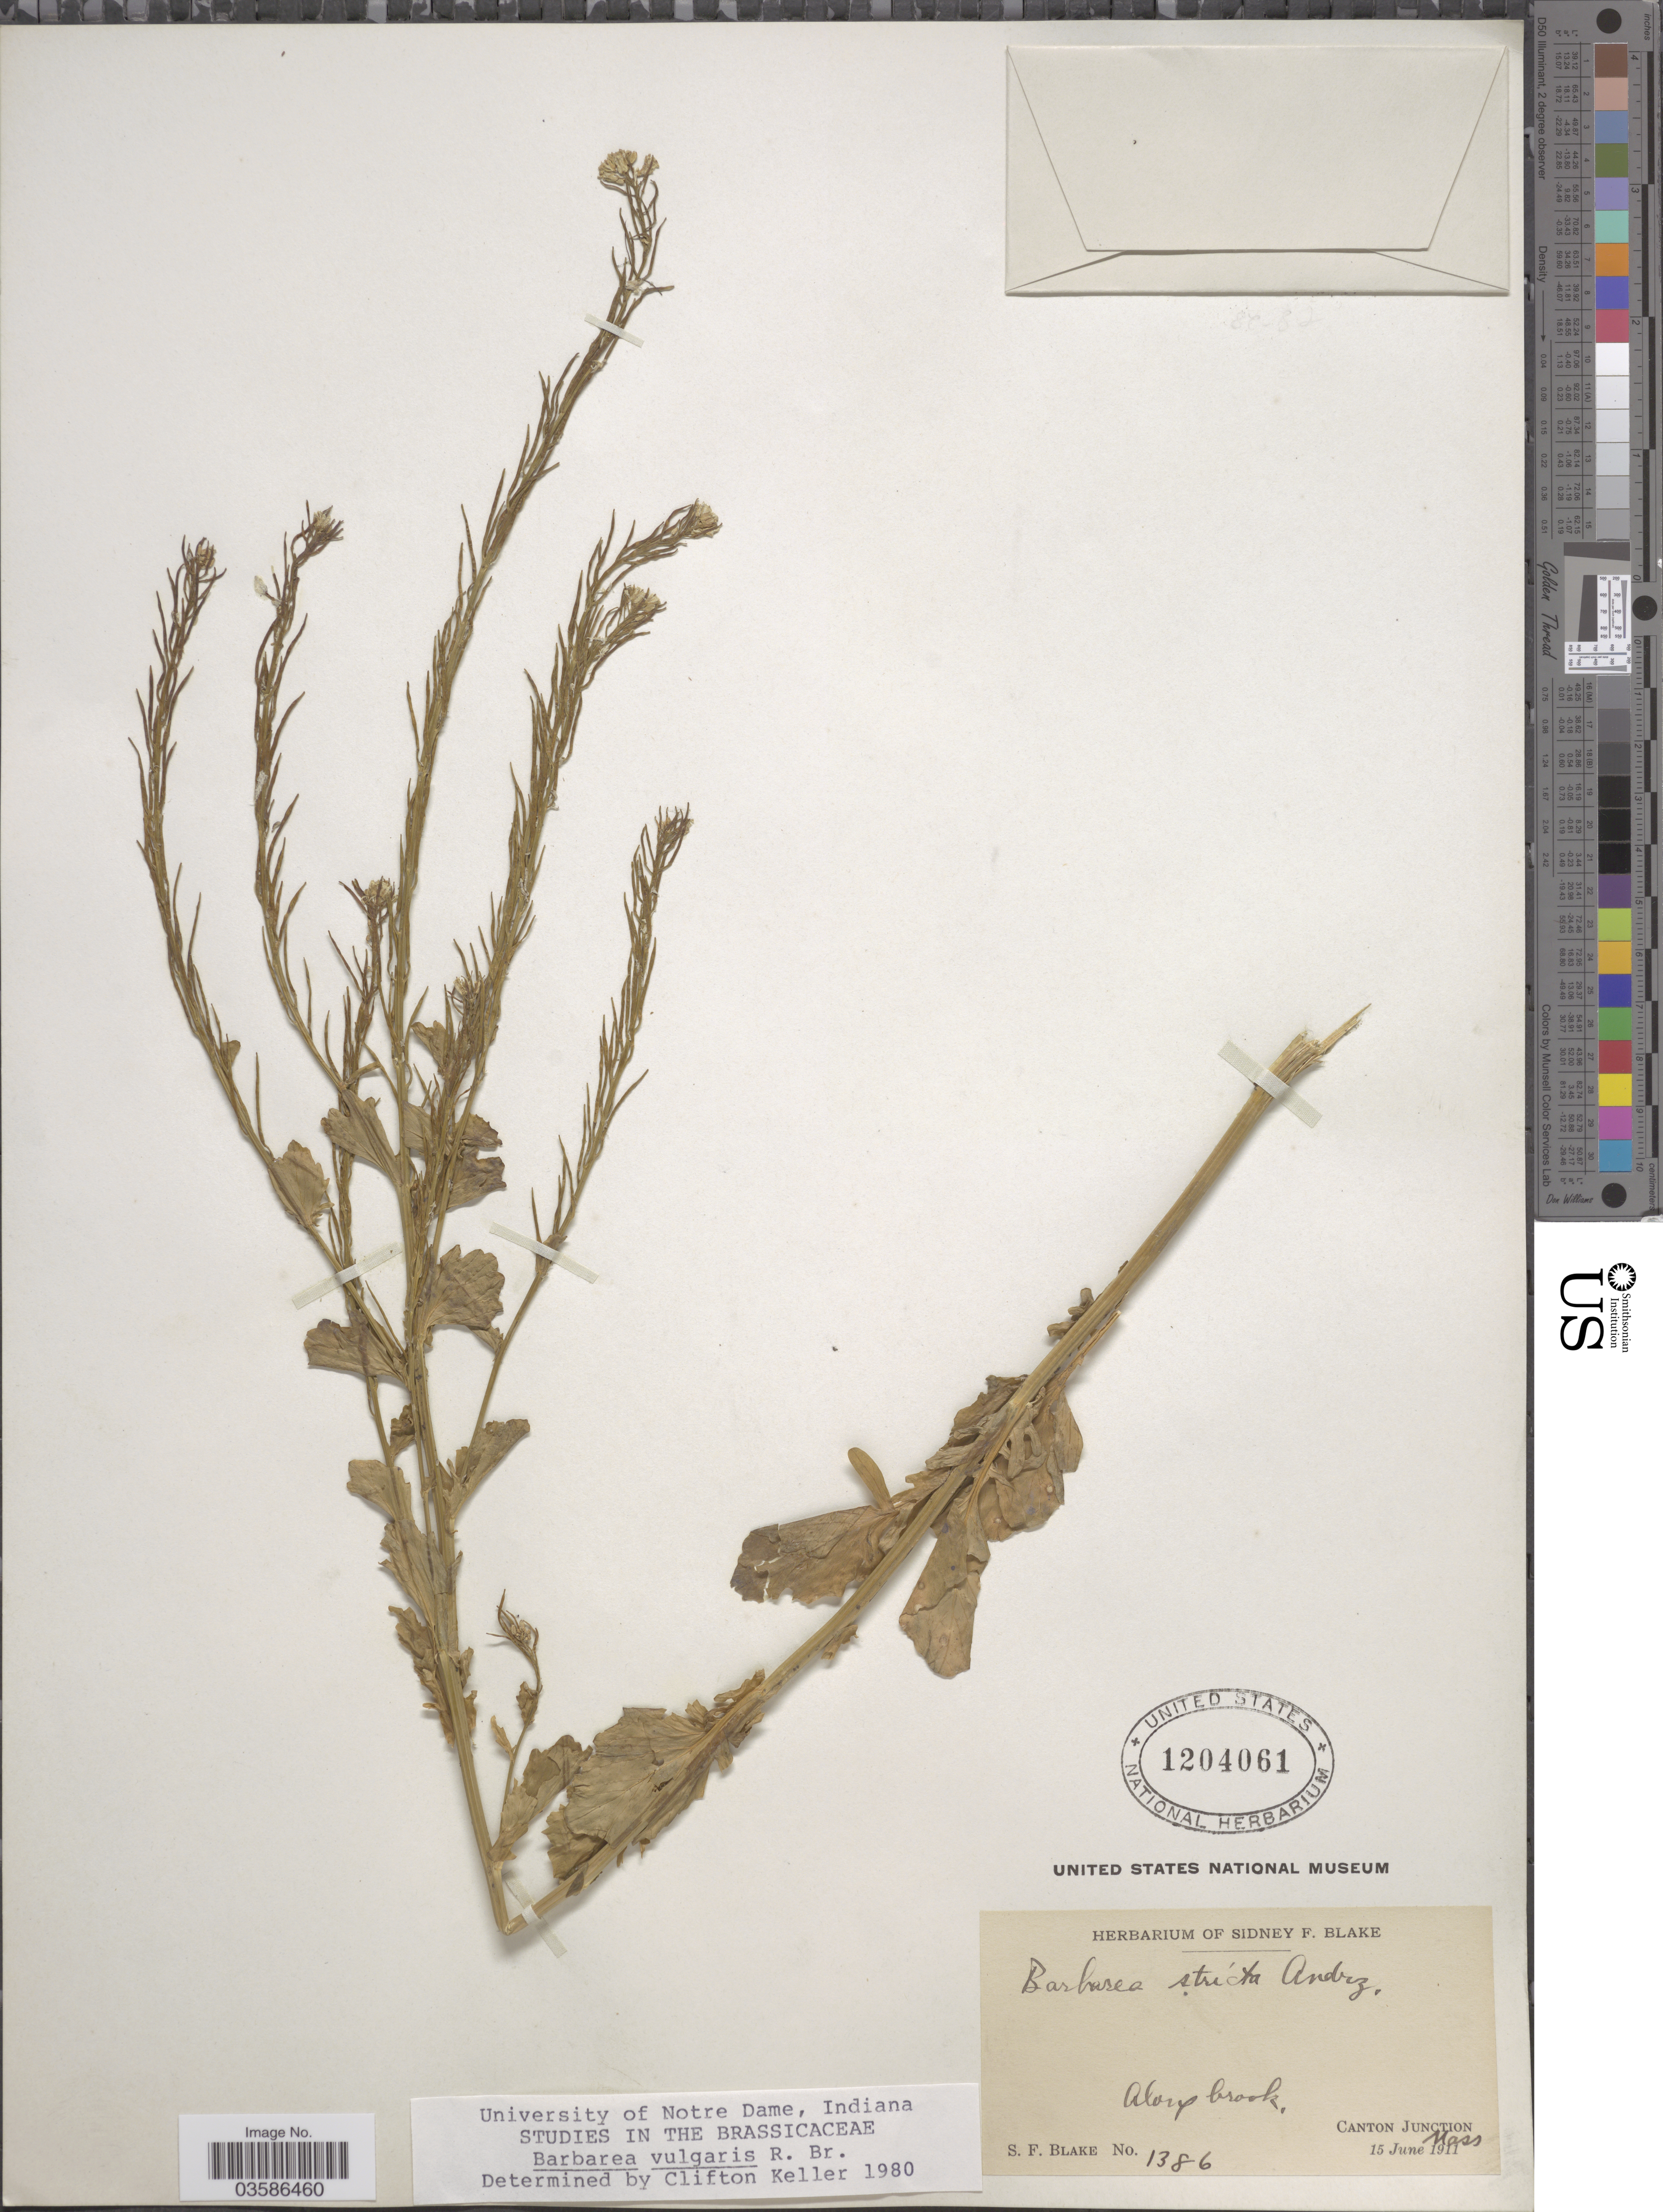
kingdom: Plantae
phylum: Tracheophyta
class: Magnoliopsida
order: Brassicales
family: Brassicaceae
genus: Barbarea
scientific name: Barbarea vulgaris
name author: W.T. Aiton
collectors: S. Blake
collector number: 1386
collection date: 1911-06-15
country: United States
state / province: Massachusetts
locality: Along brook, Canton Junction.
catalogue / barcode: US 1204061